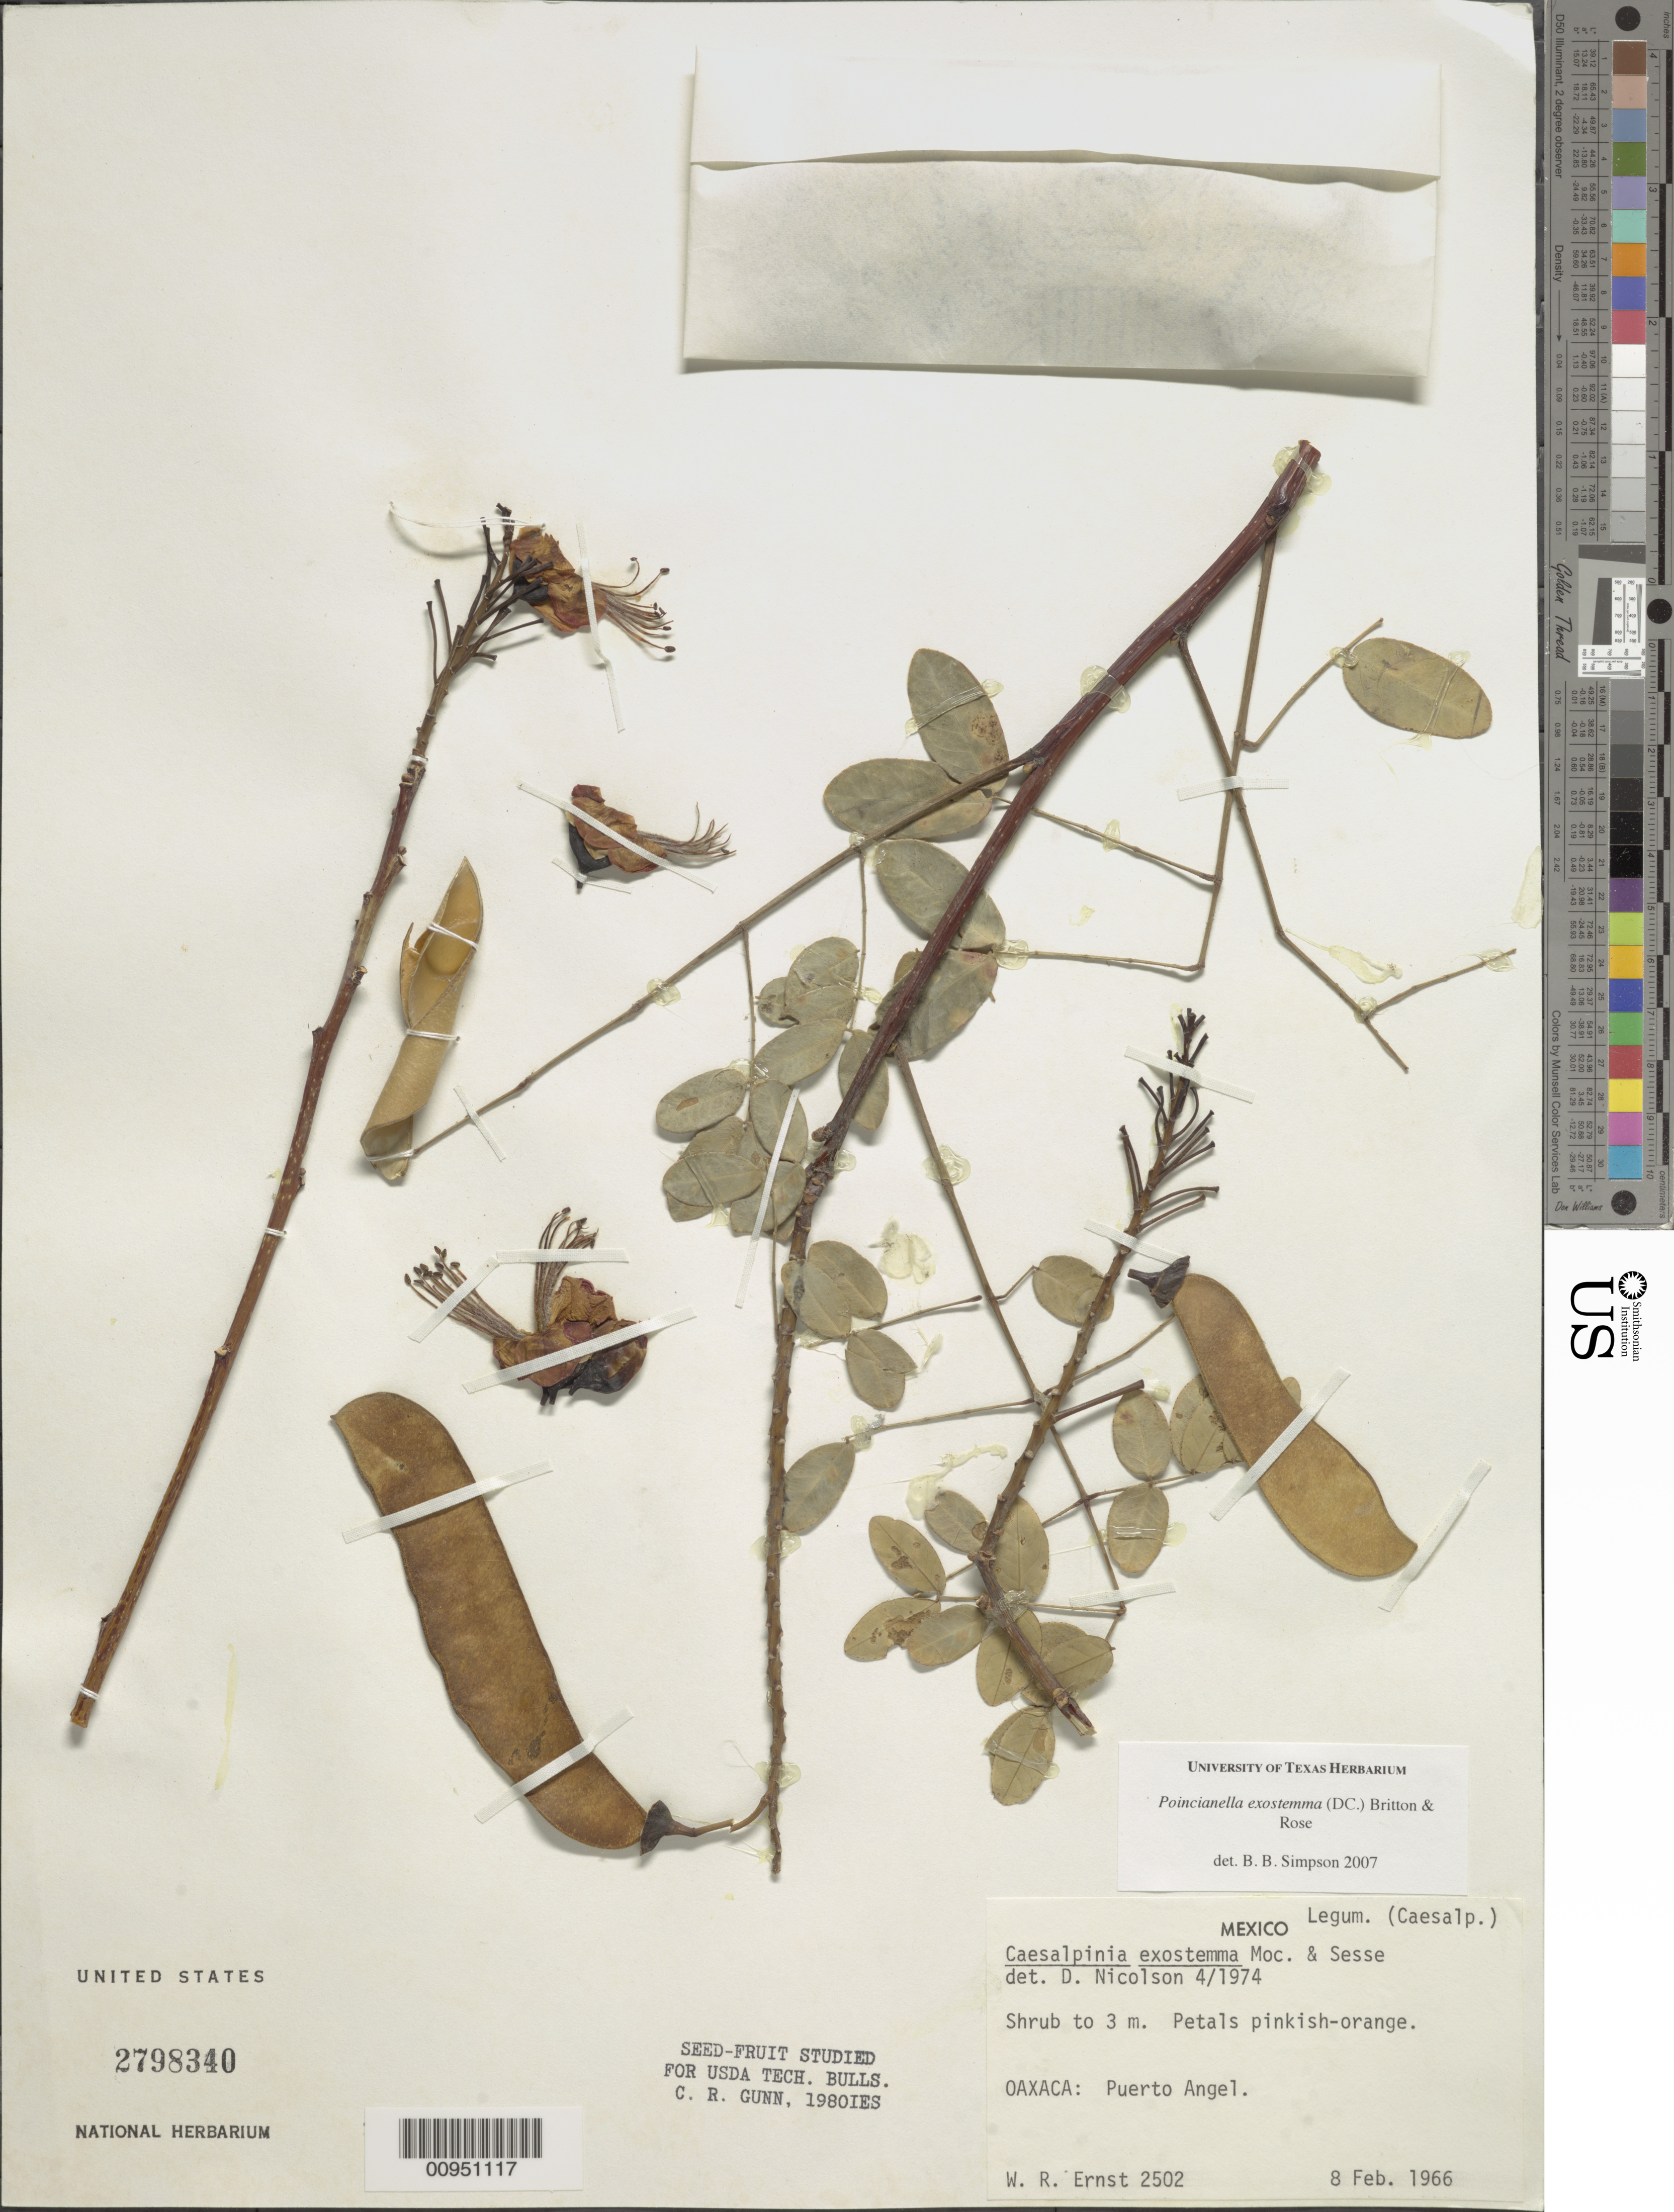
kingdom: Plantae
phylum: Tracheophyta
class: Magnoliopsida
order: Fabales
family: Fabaceae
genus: Erythrostemon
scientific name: Erythrostemon exostemma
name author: (Moc. & Sessé ex DC.) Gagnon & G.P. Lewis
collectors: W. R. Ernst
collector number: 2502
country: Mexico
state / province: Oaxaca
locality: Puerto Angel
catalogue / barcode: US 2798340